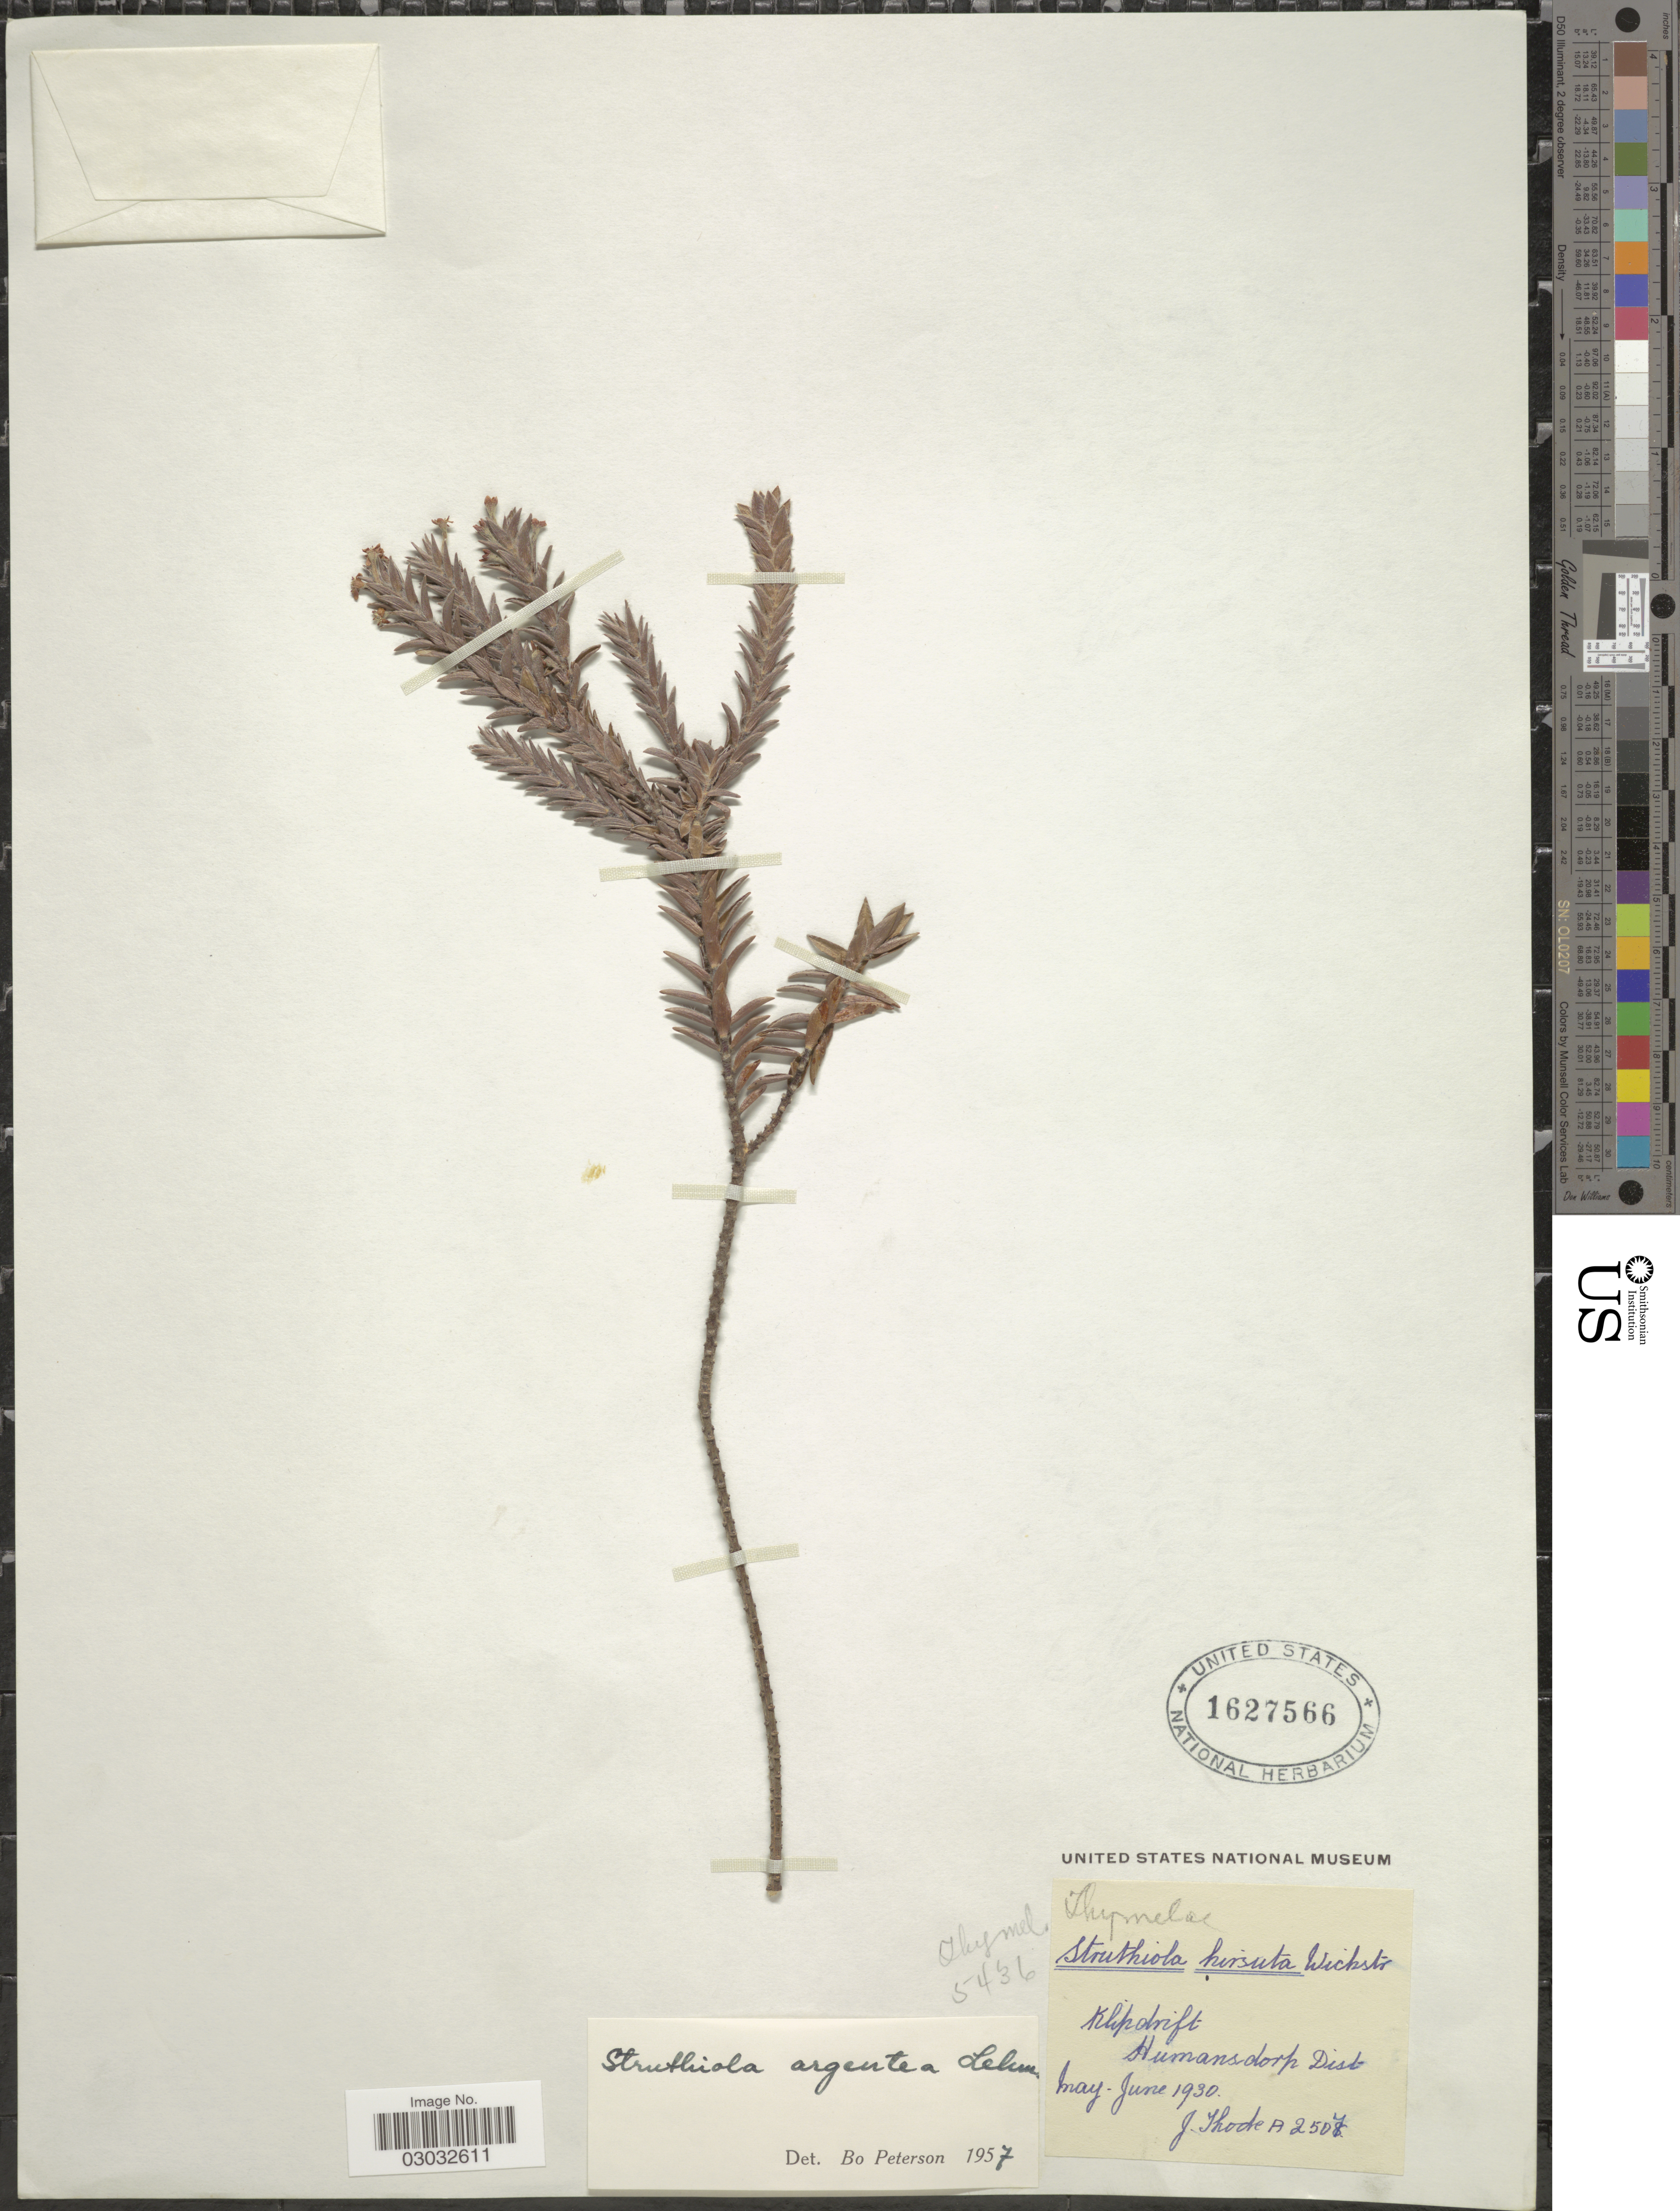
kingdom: Plantae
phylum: Tracheophyta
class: Magnoliopsida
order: Malvales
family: Thymelaeaceae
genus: Struthiola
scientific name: Struthiola argentea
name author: Lehm.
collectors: J. Thode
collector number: A2507*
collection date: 1930-05/1930-06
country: South Africa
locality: Klipdrift. Humansdorp Dist.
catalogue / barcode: US 1627566